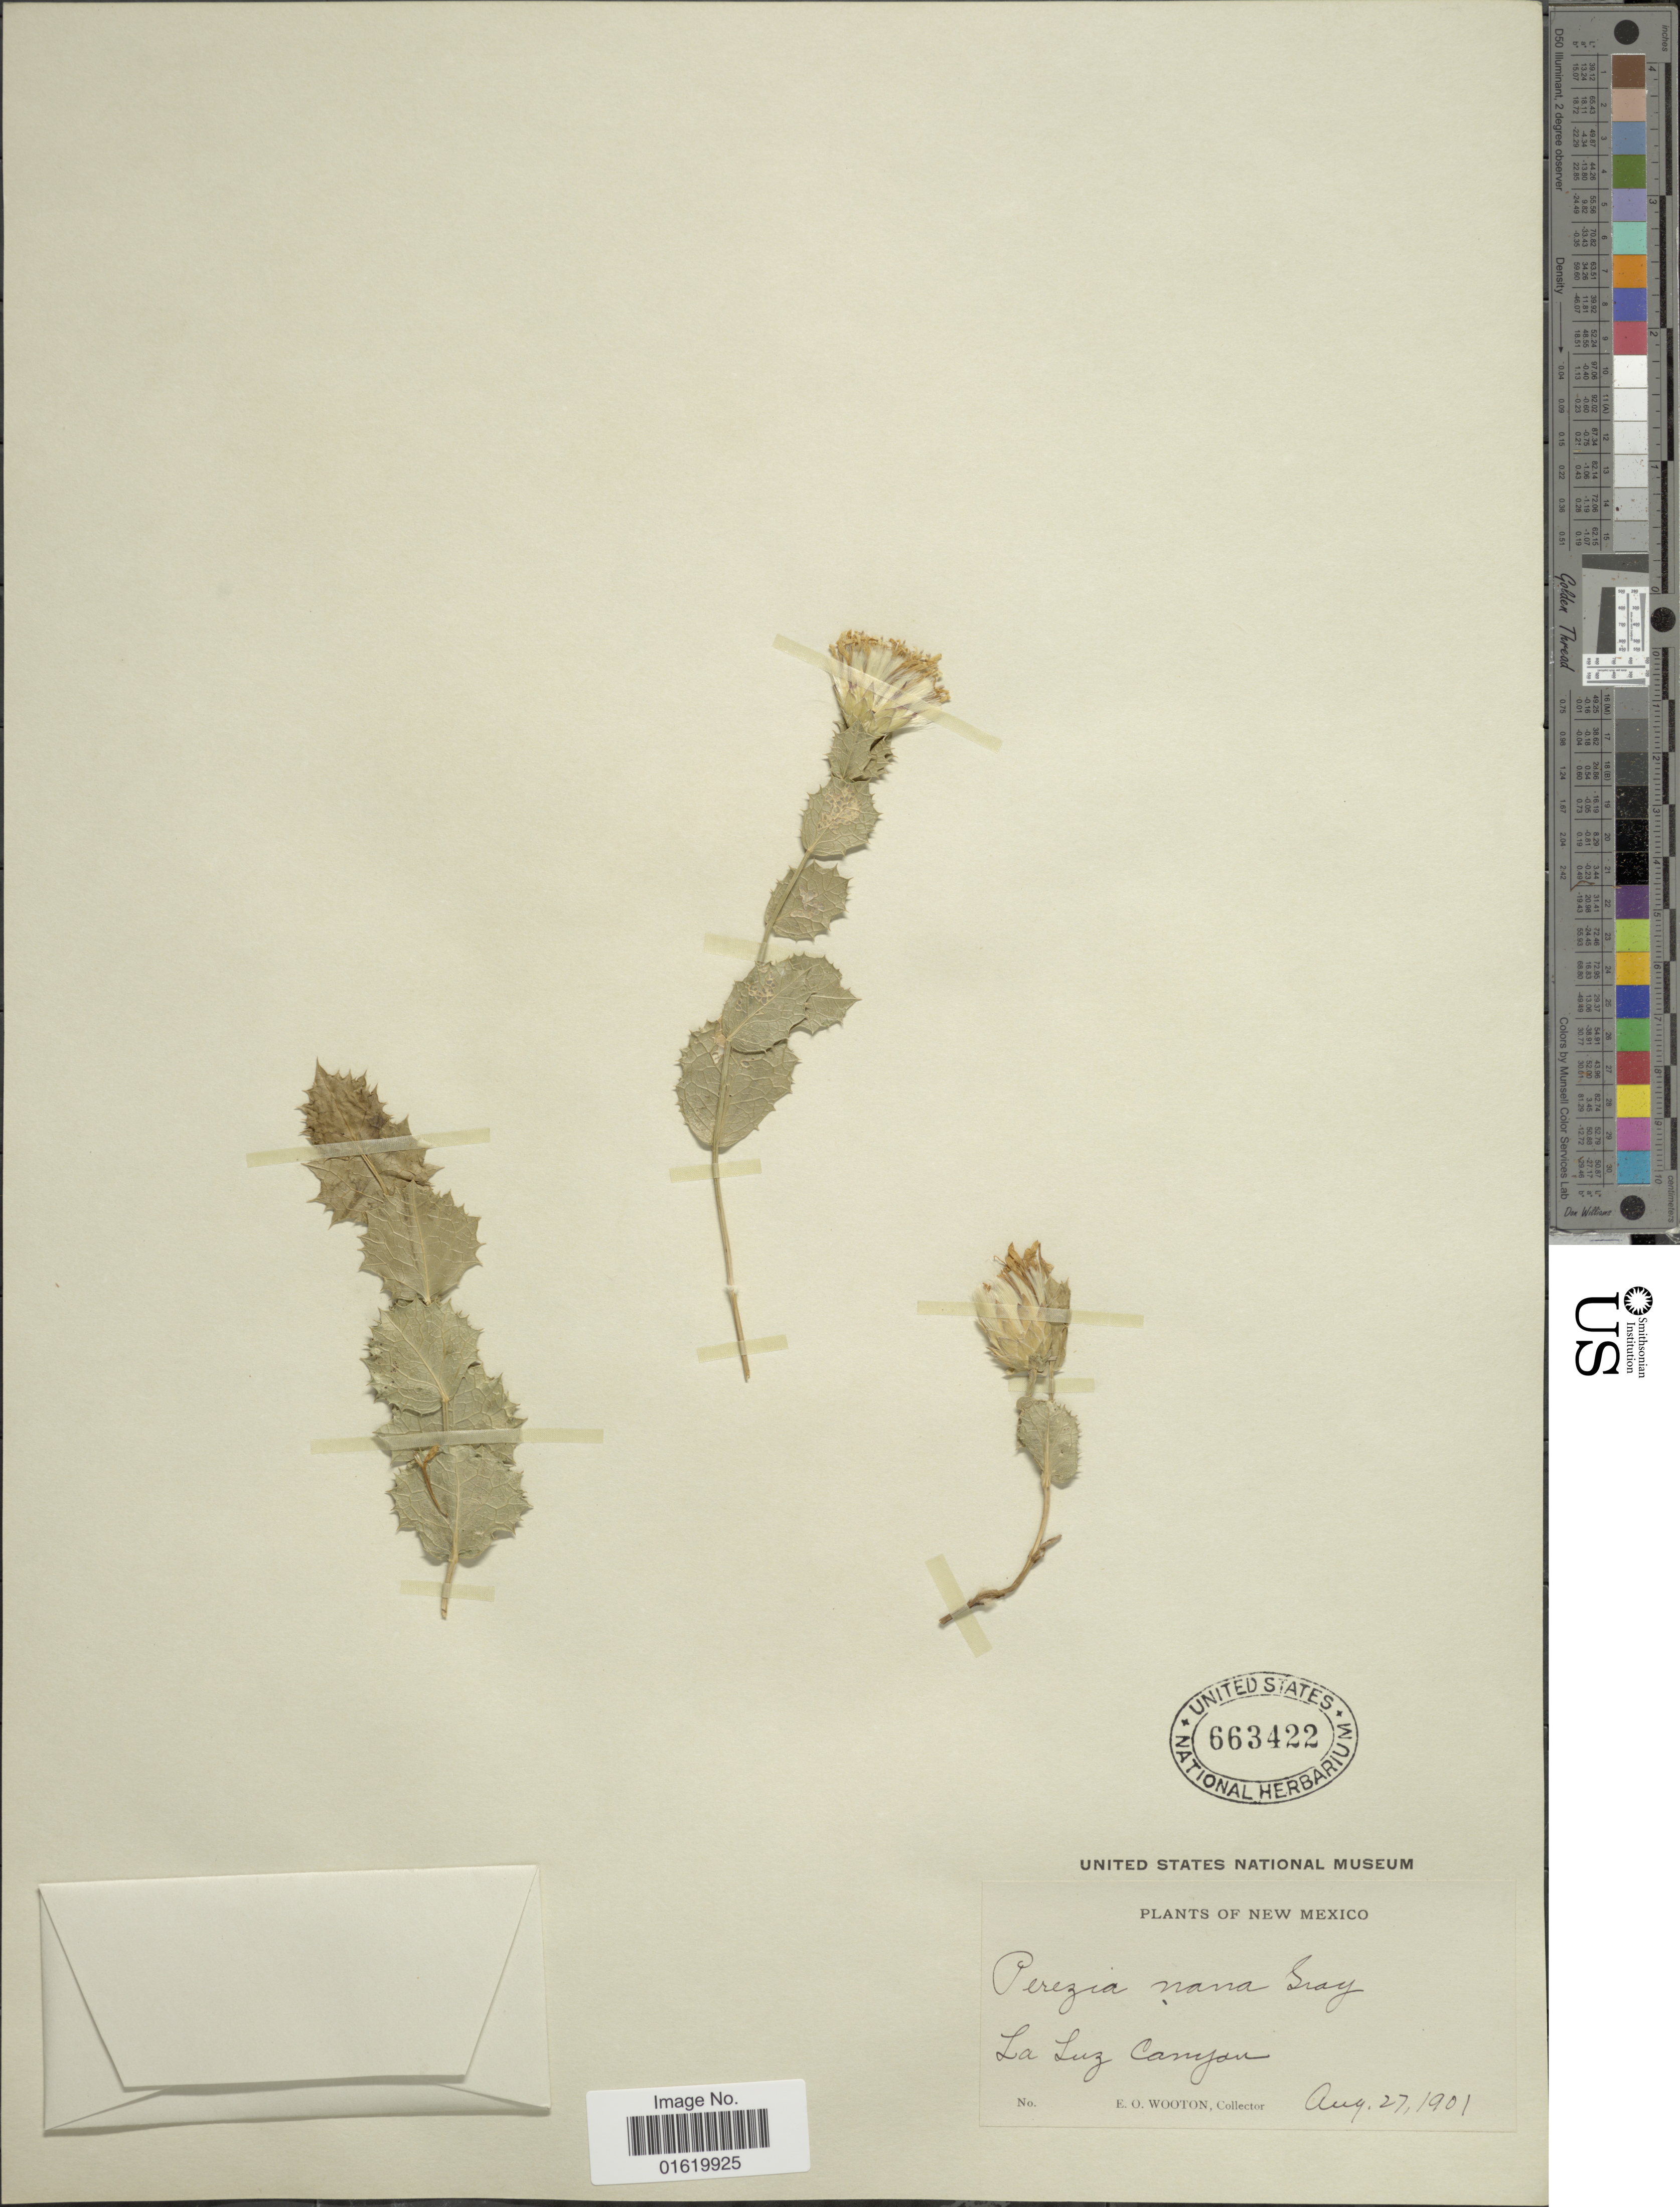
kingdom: Plantae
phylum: Tracheophyta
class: Magnoliopsida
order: Asterales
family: Asteraceae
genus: Acourtia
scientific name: Acourtia nana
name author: (A. Gray) Reveal & R.M. King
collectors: E. O. Wooton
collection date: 1901-08-27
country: United States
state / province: New Mexico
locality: La Luz Canyon.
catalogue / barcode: US 663422